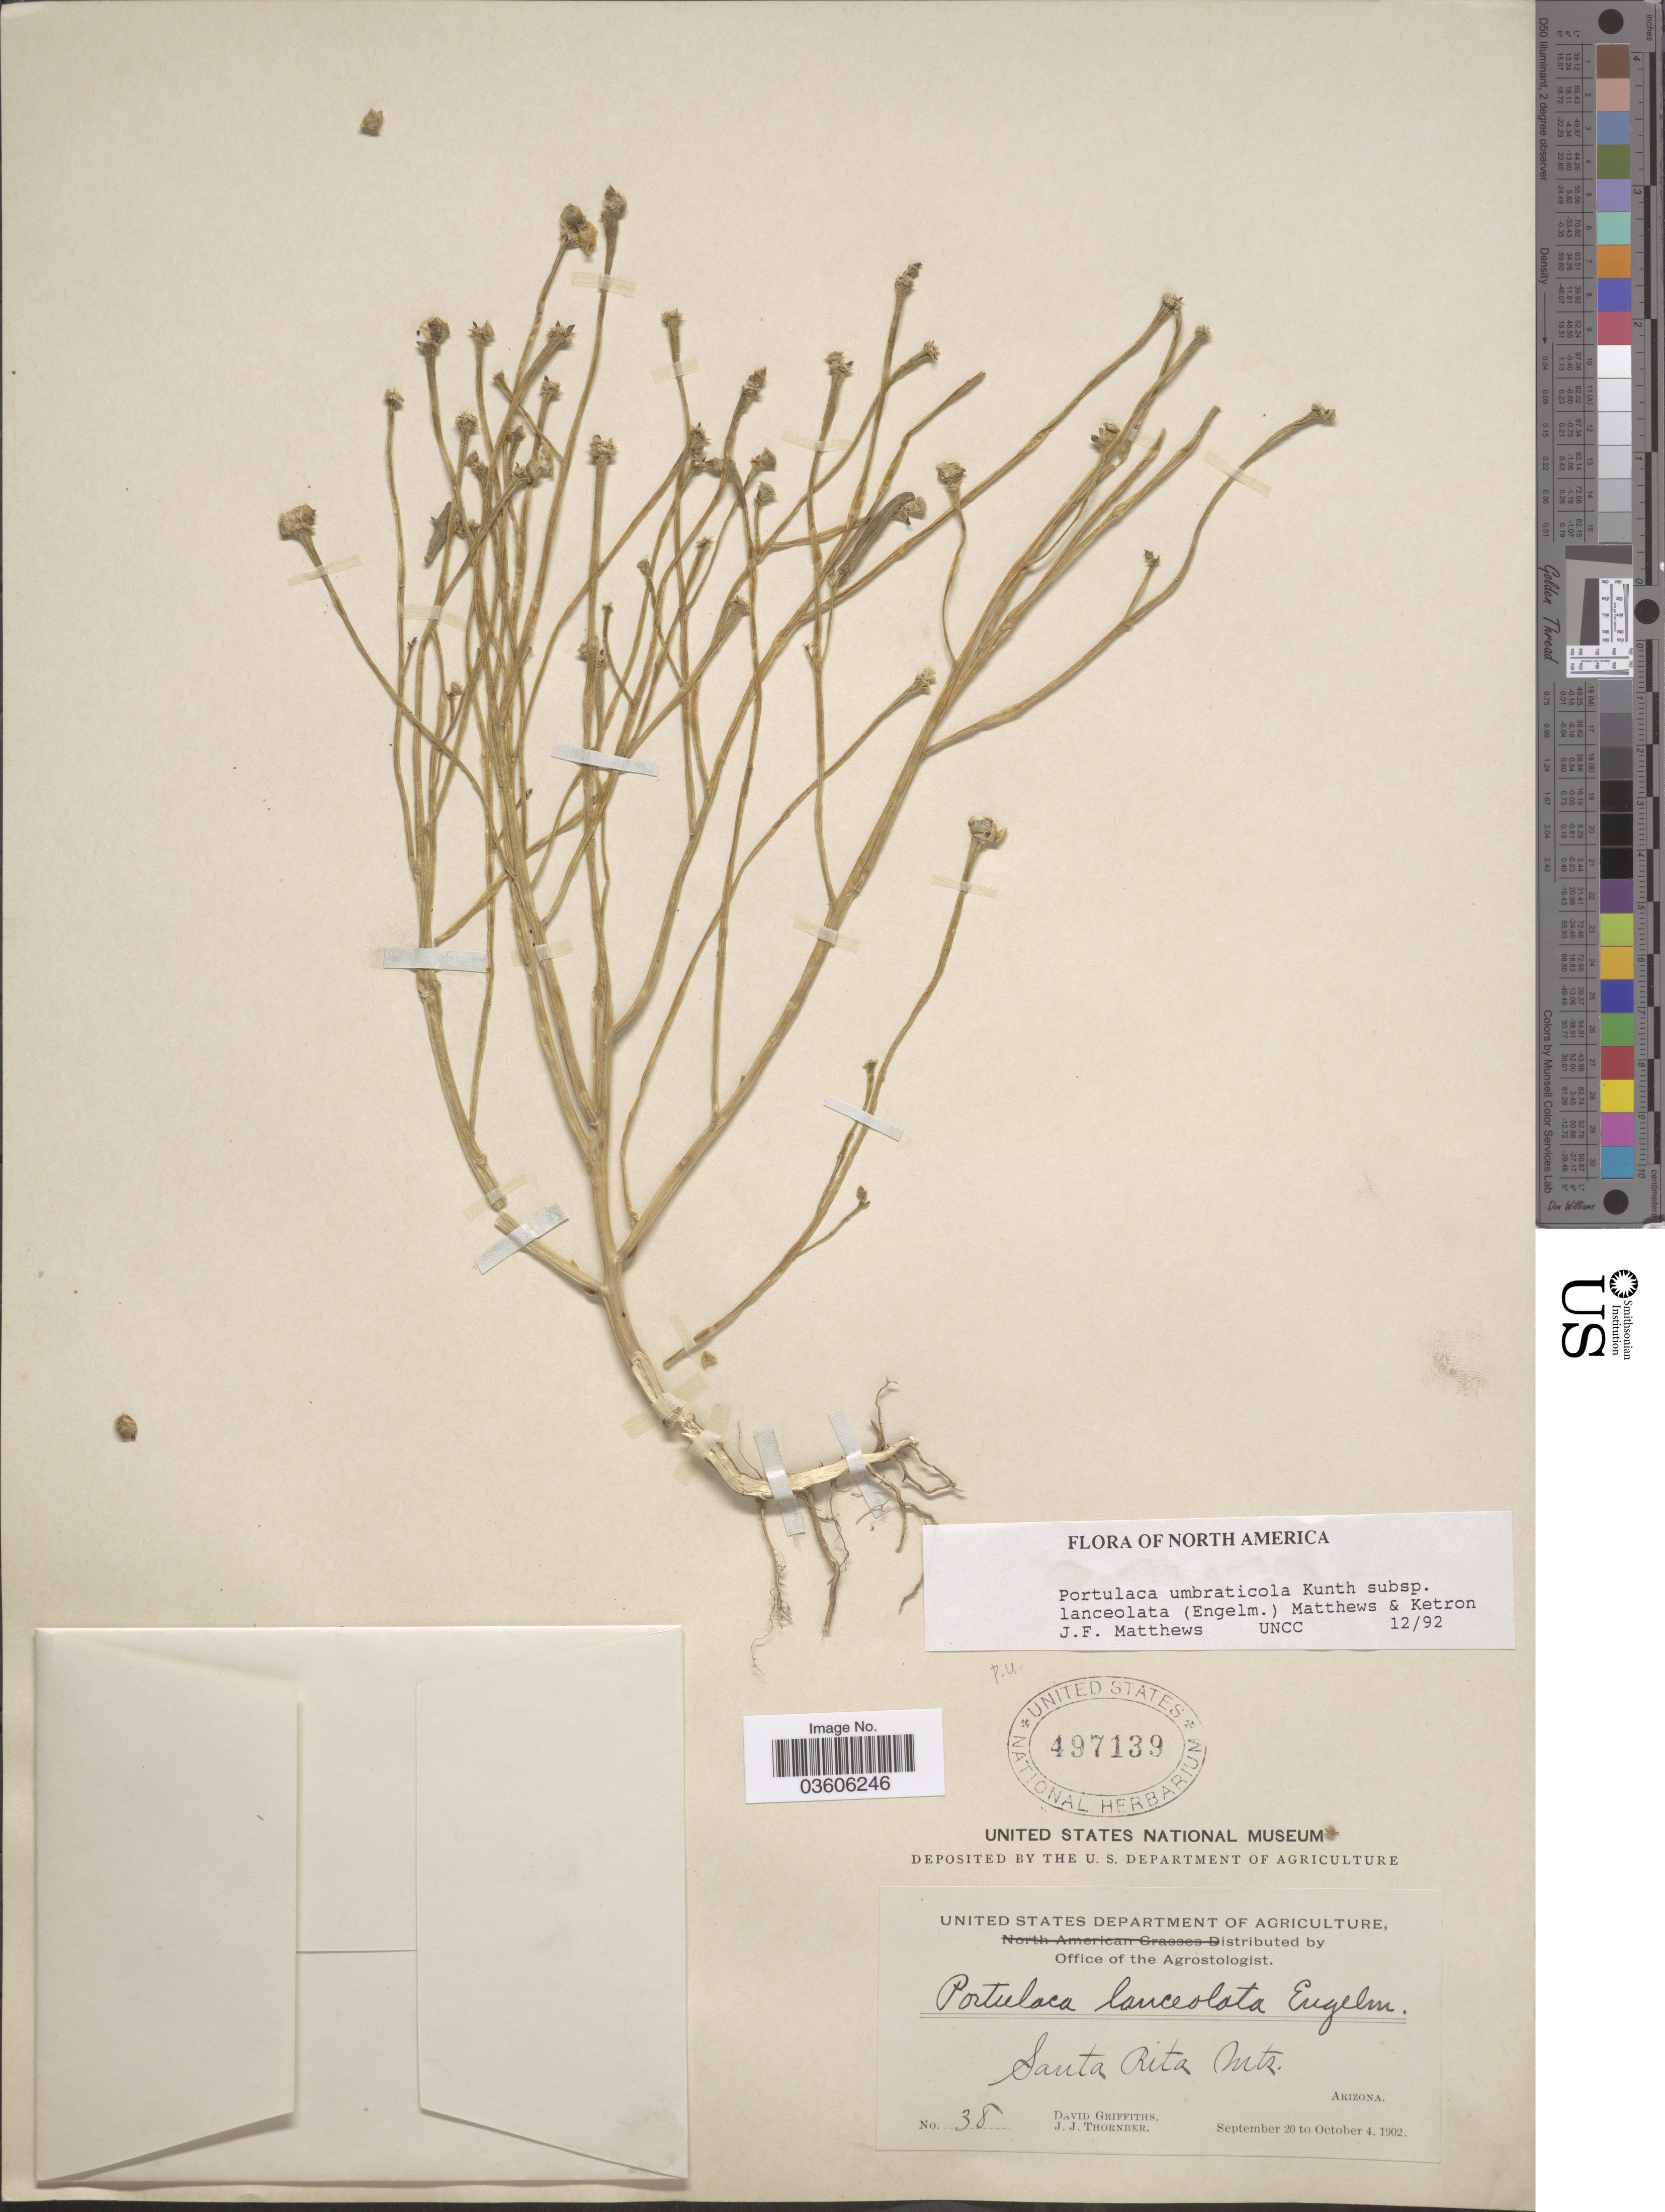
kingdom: Plantae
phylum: Tracheophyta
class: Magnoliopsida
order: Caryophyllales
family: Portulacaceae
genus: Portulaca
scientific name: Portulaca umbraticola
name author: Kunth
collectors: D. Griffiths & J. Thornber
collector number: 38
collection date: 1902-09-20/1902-10-04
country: United States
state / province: Arizona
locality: Santa Rita Mts.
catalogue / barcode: US 497139